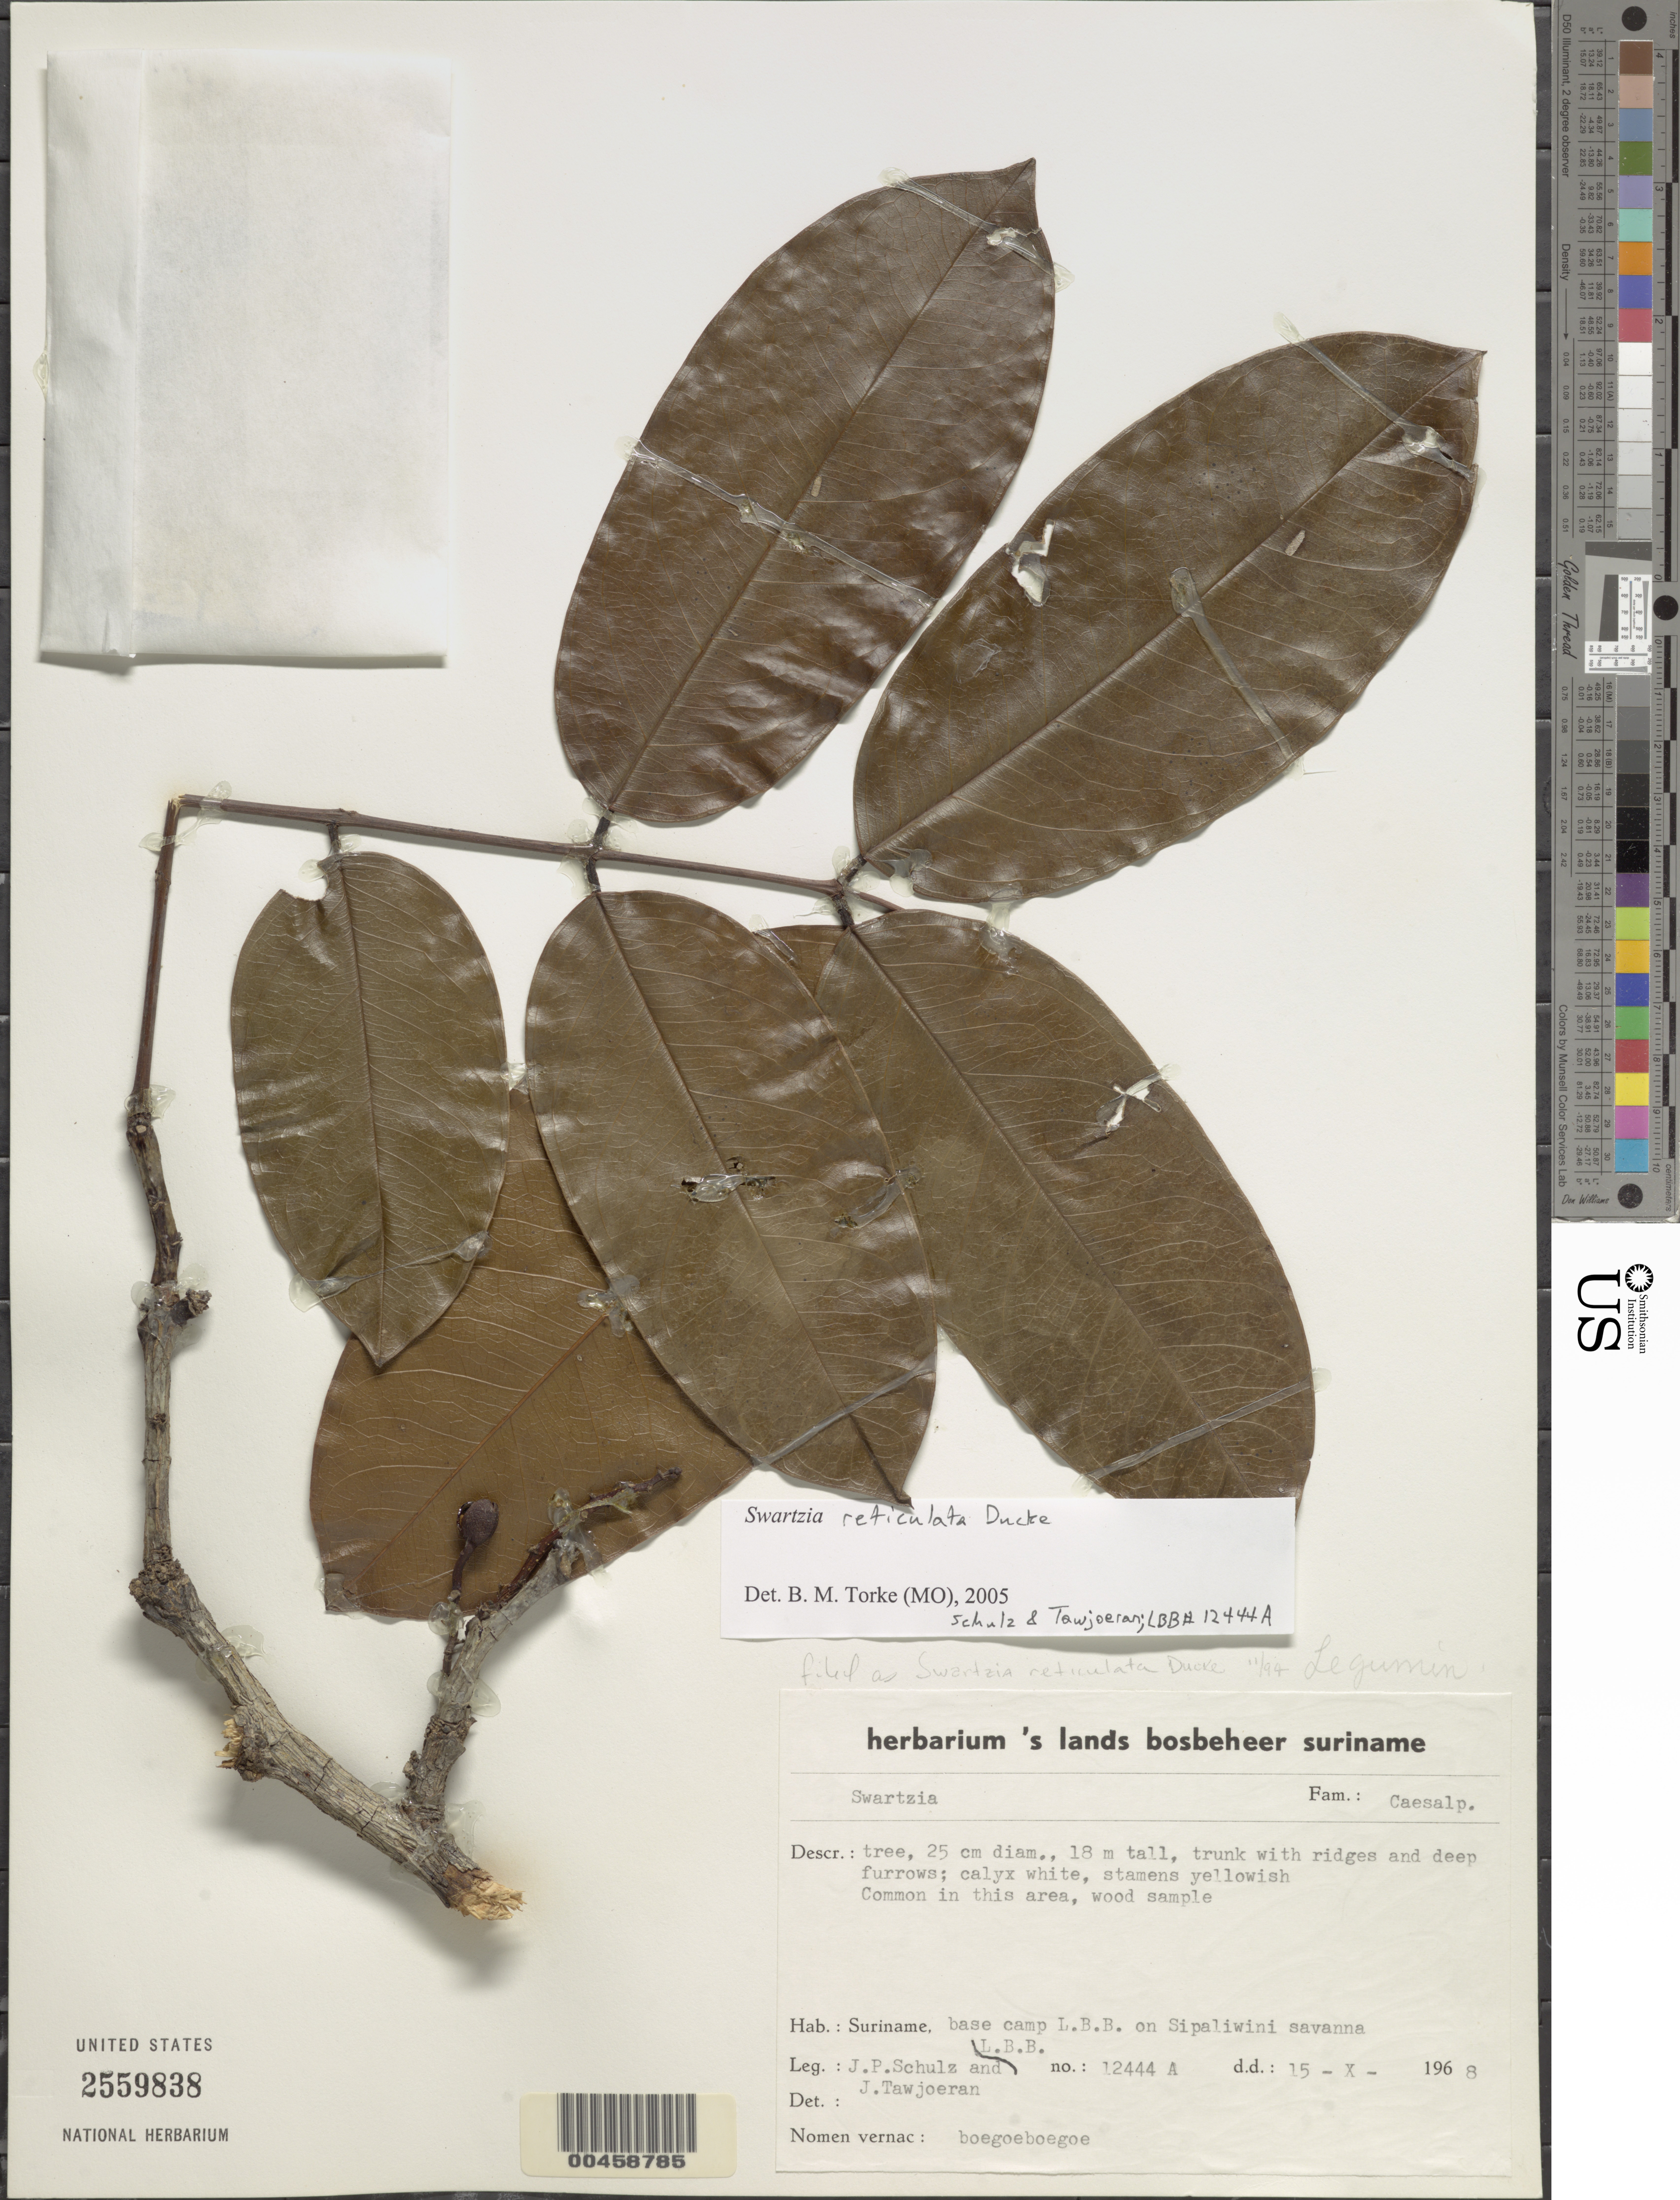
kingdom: Plantae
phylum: Tracheophyta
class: Magnoliopsida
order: Fabales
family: Fabaceae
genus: Swartzia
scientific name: Swartzia reticulata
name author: Ducke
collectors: J. P. Schulz & J. Tawjoeran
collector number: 12444 A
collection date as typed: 15 Oct 1968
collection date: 1968-10-15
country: Suriname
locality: Base camp l.b.b. on sipaliwini savanna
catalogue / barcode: US 2559838